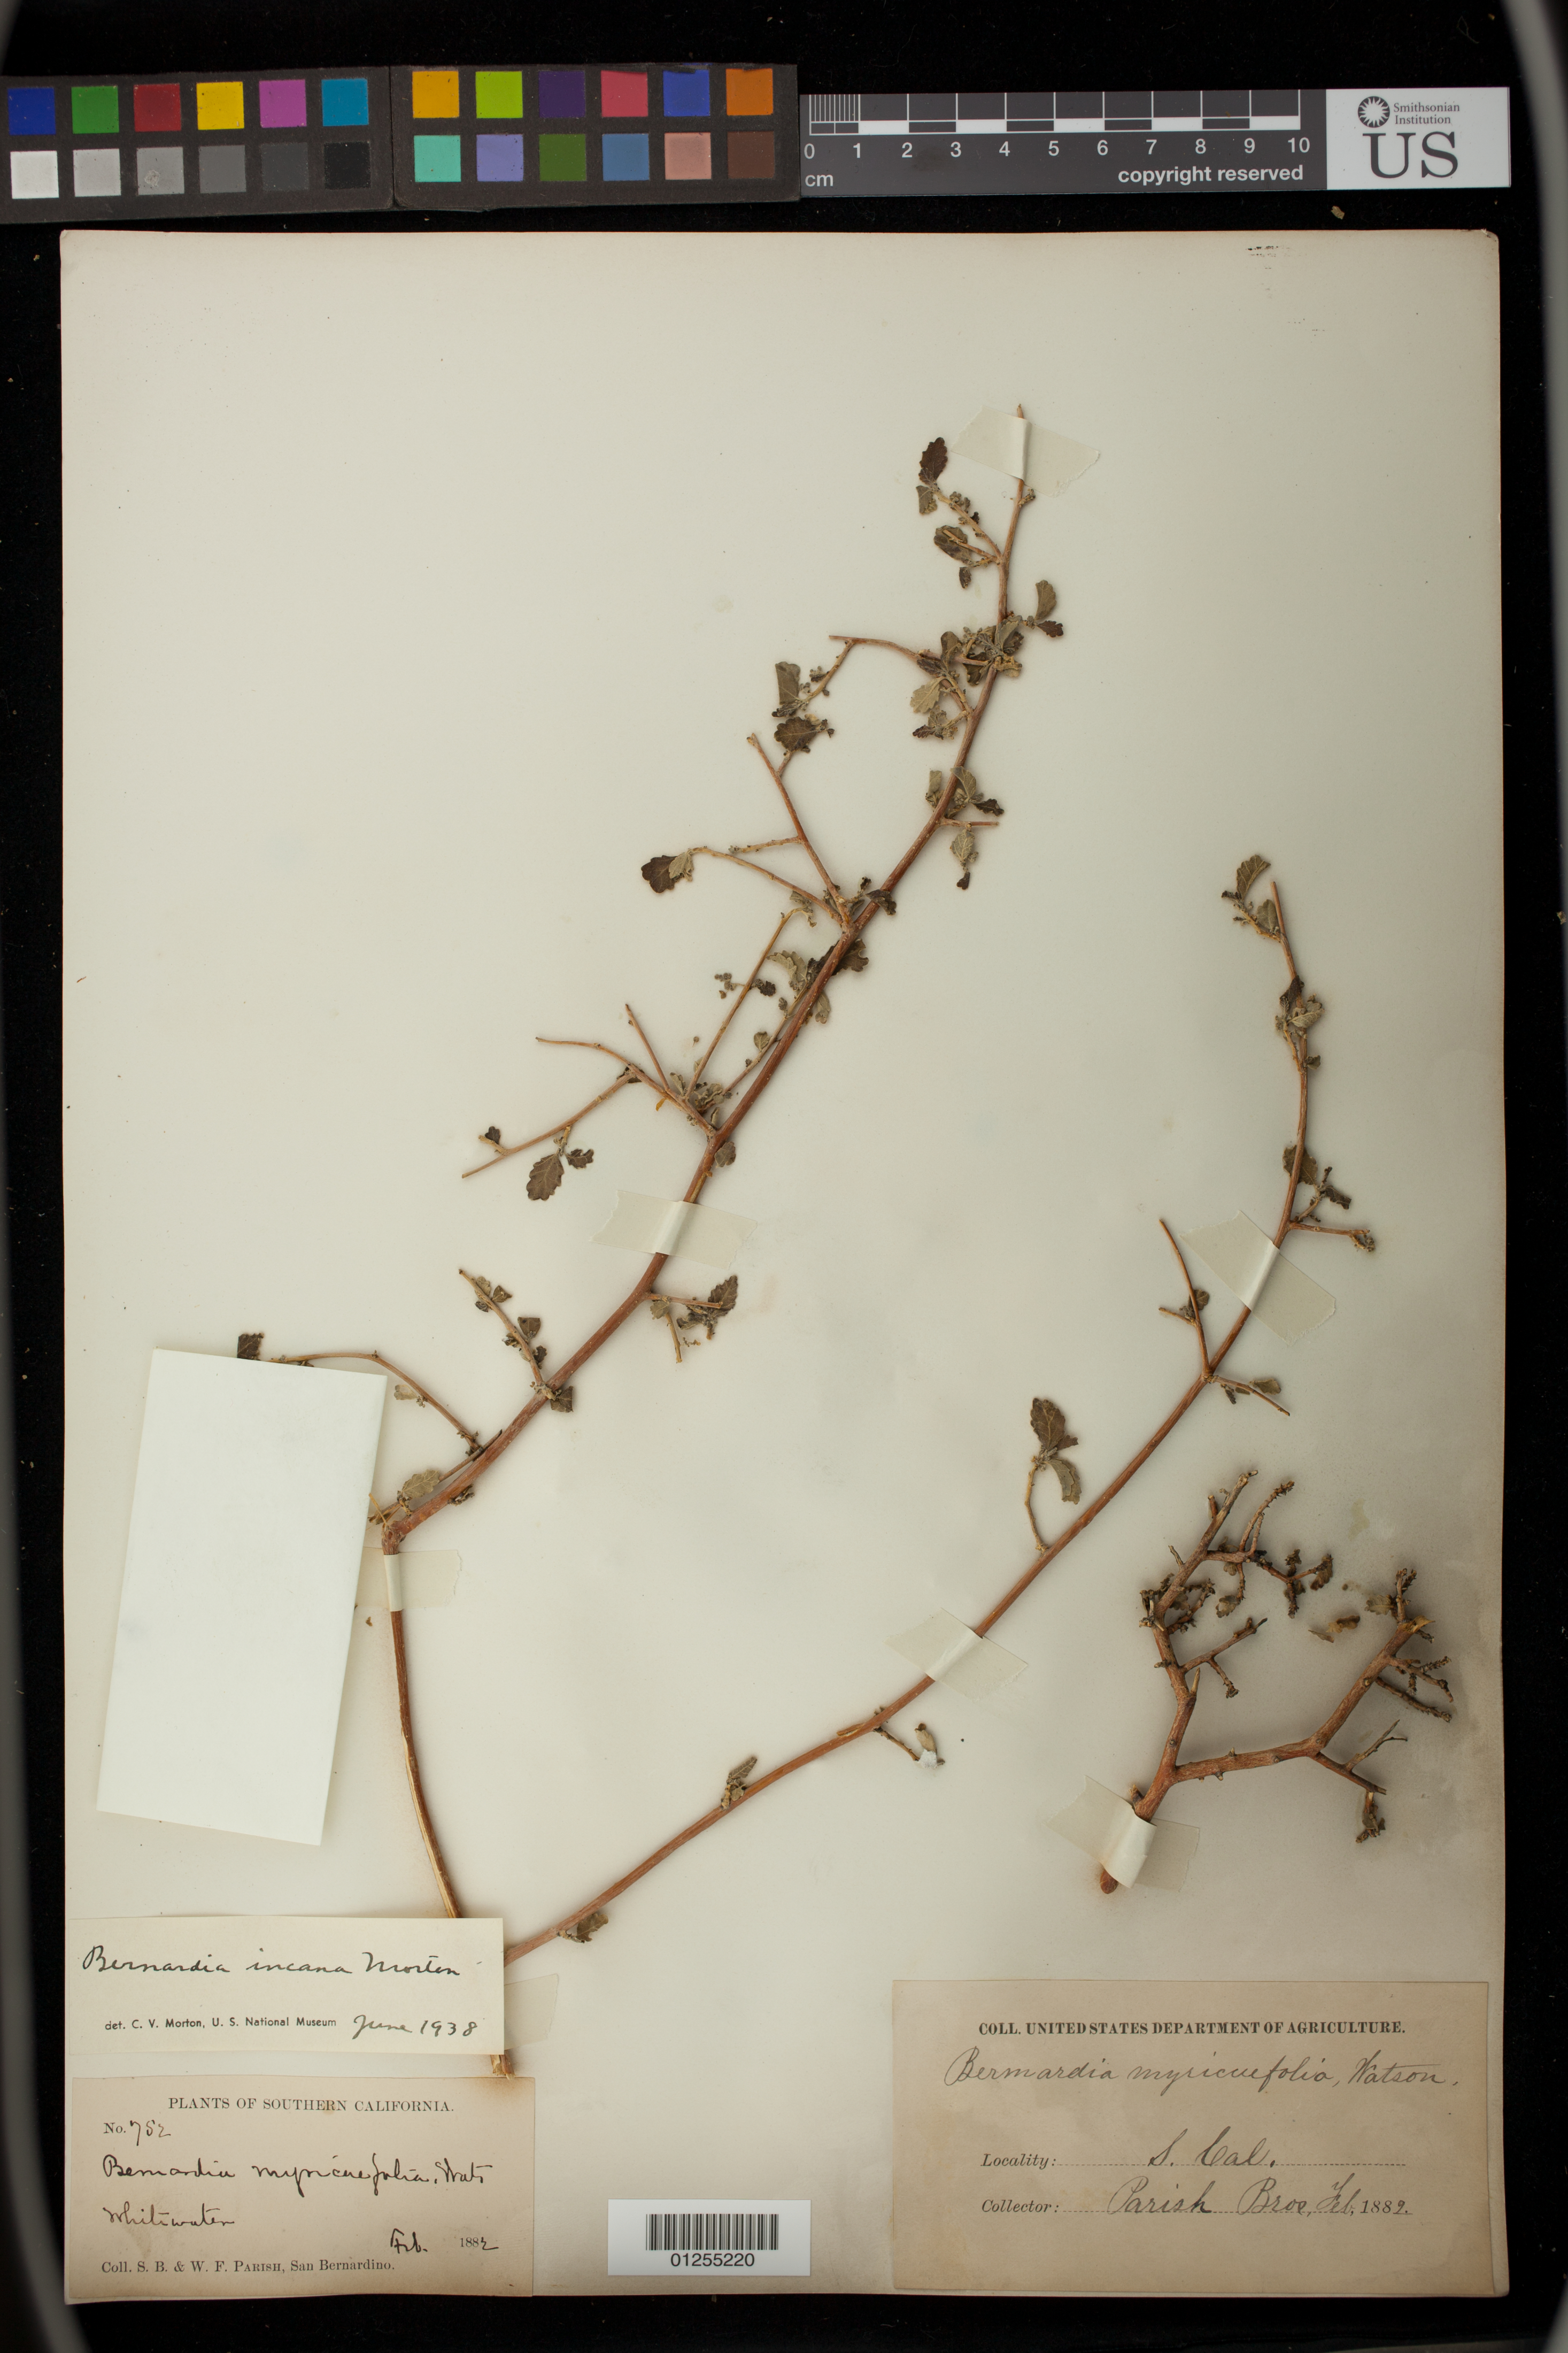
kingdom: Plantae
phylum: Tracheophyta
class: Magnoliopsida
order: Malpighiales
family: Euphorbiaceae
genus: Bernardia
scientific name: Bernardia incana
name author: C.V. Morton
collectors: S. B. Parish & W. F. Parish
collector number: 752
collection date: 1882-02-01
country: United States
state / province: California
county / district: San Bernardino